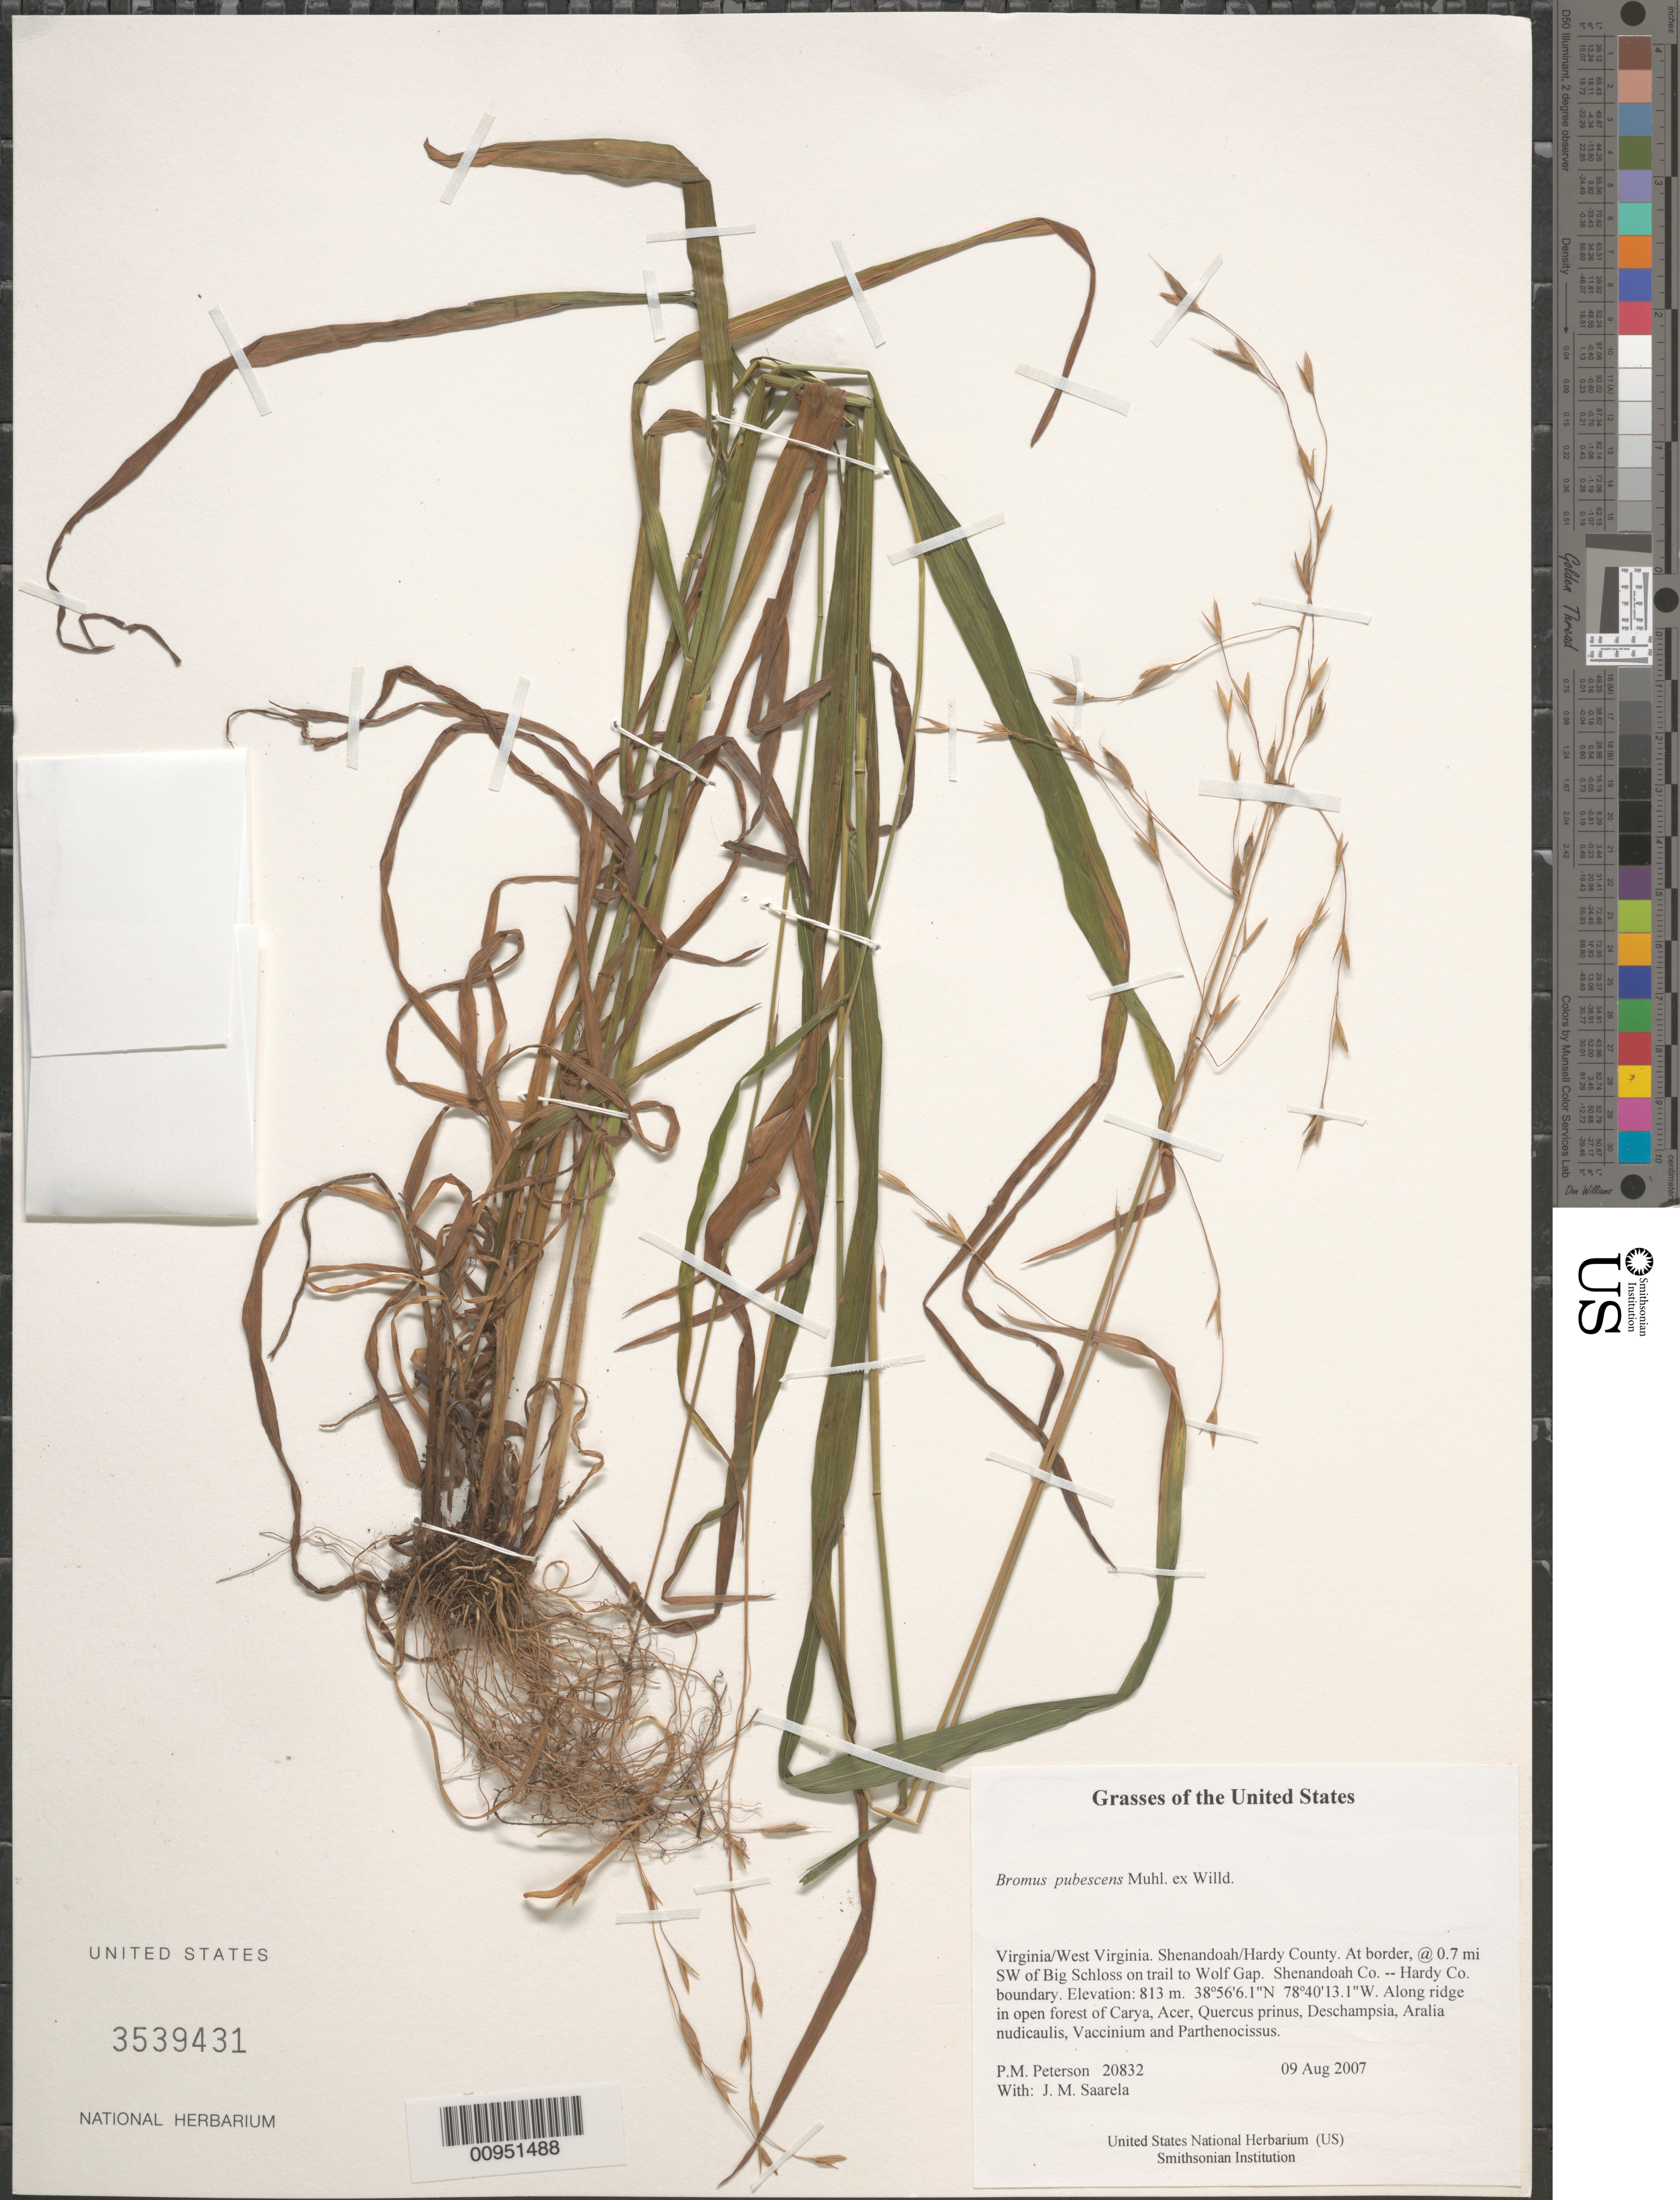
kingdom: Plantae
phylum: Tracheophyta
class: Liliopsida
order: Poales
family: Poaceae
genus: Bromus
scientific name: Bromus pubescens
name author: Muhl. ex Willd.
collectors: P. M. Peterson & J. Saarela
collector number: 20832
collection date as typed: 09 Aug 2007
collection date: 2007-08-09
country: United States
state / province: Virginia / West Virginia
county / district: Shenandoah/Hardy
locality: At border, @ 0.7 mi SW of Big Schloss on trail to Wolf Gap. Shenandoah Co. -- Hardy Co. boundary.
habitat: Along ridge in open forest of Carya, Acer, Quercus prinus, Deschampsia, Aralia nudicaulis, Vaccinium and Parthenocissus.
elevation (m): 813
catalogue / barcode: US 3539431